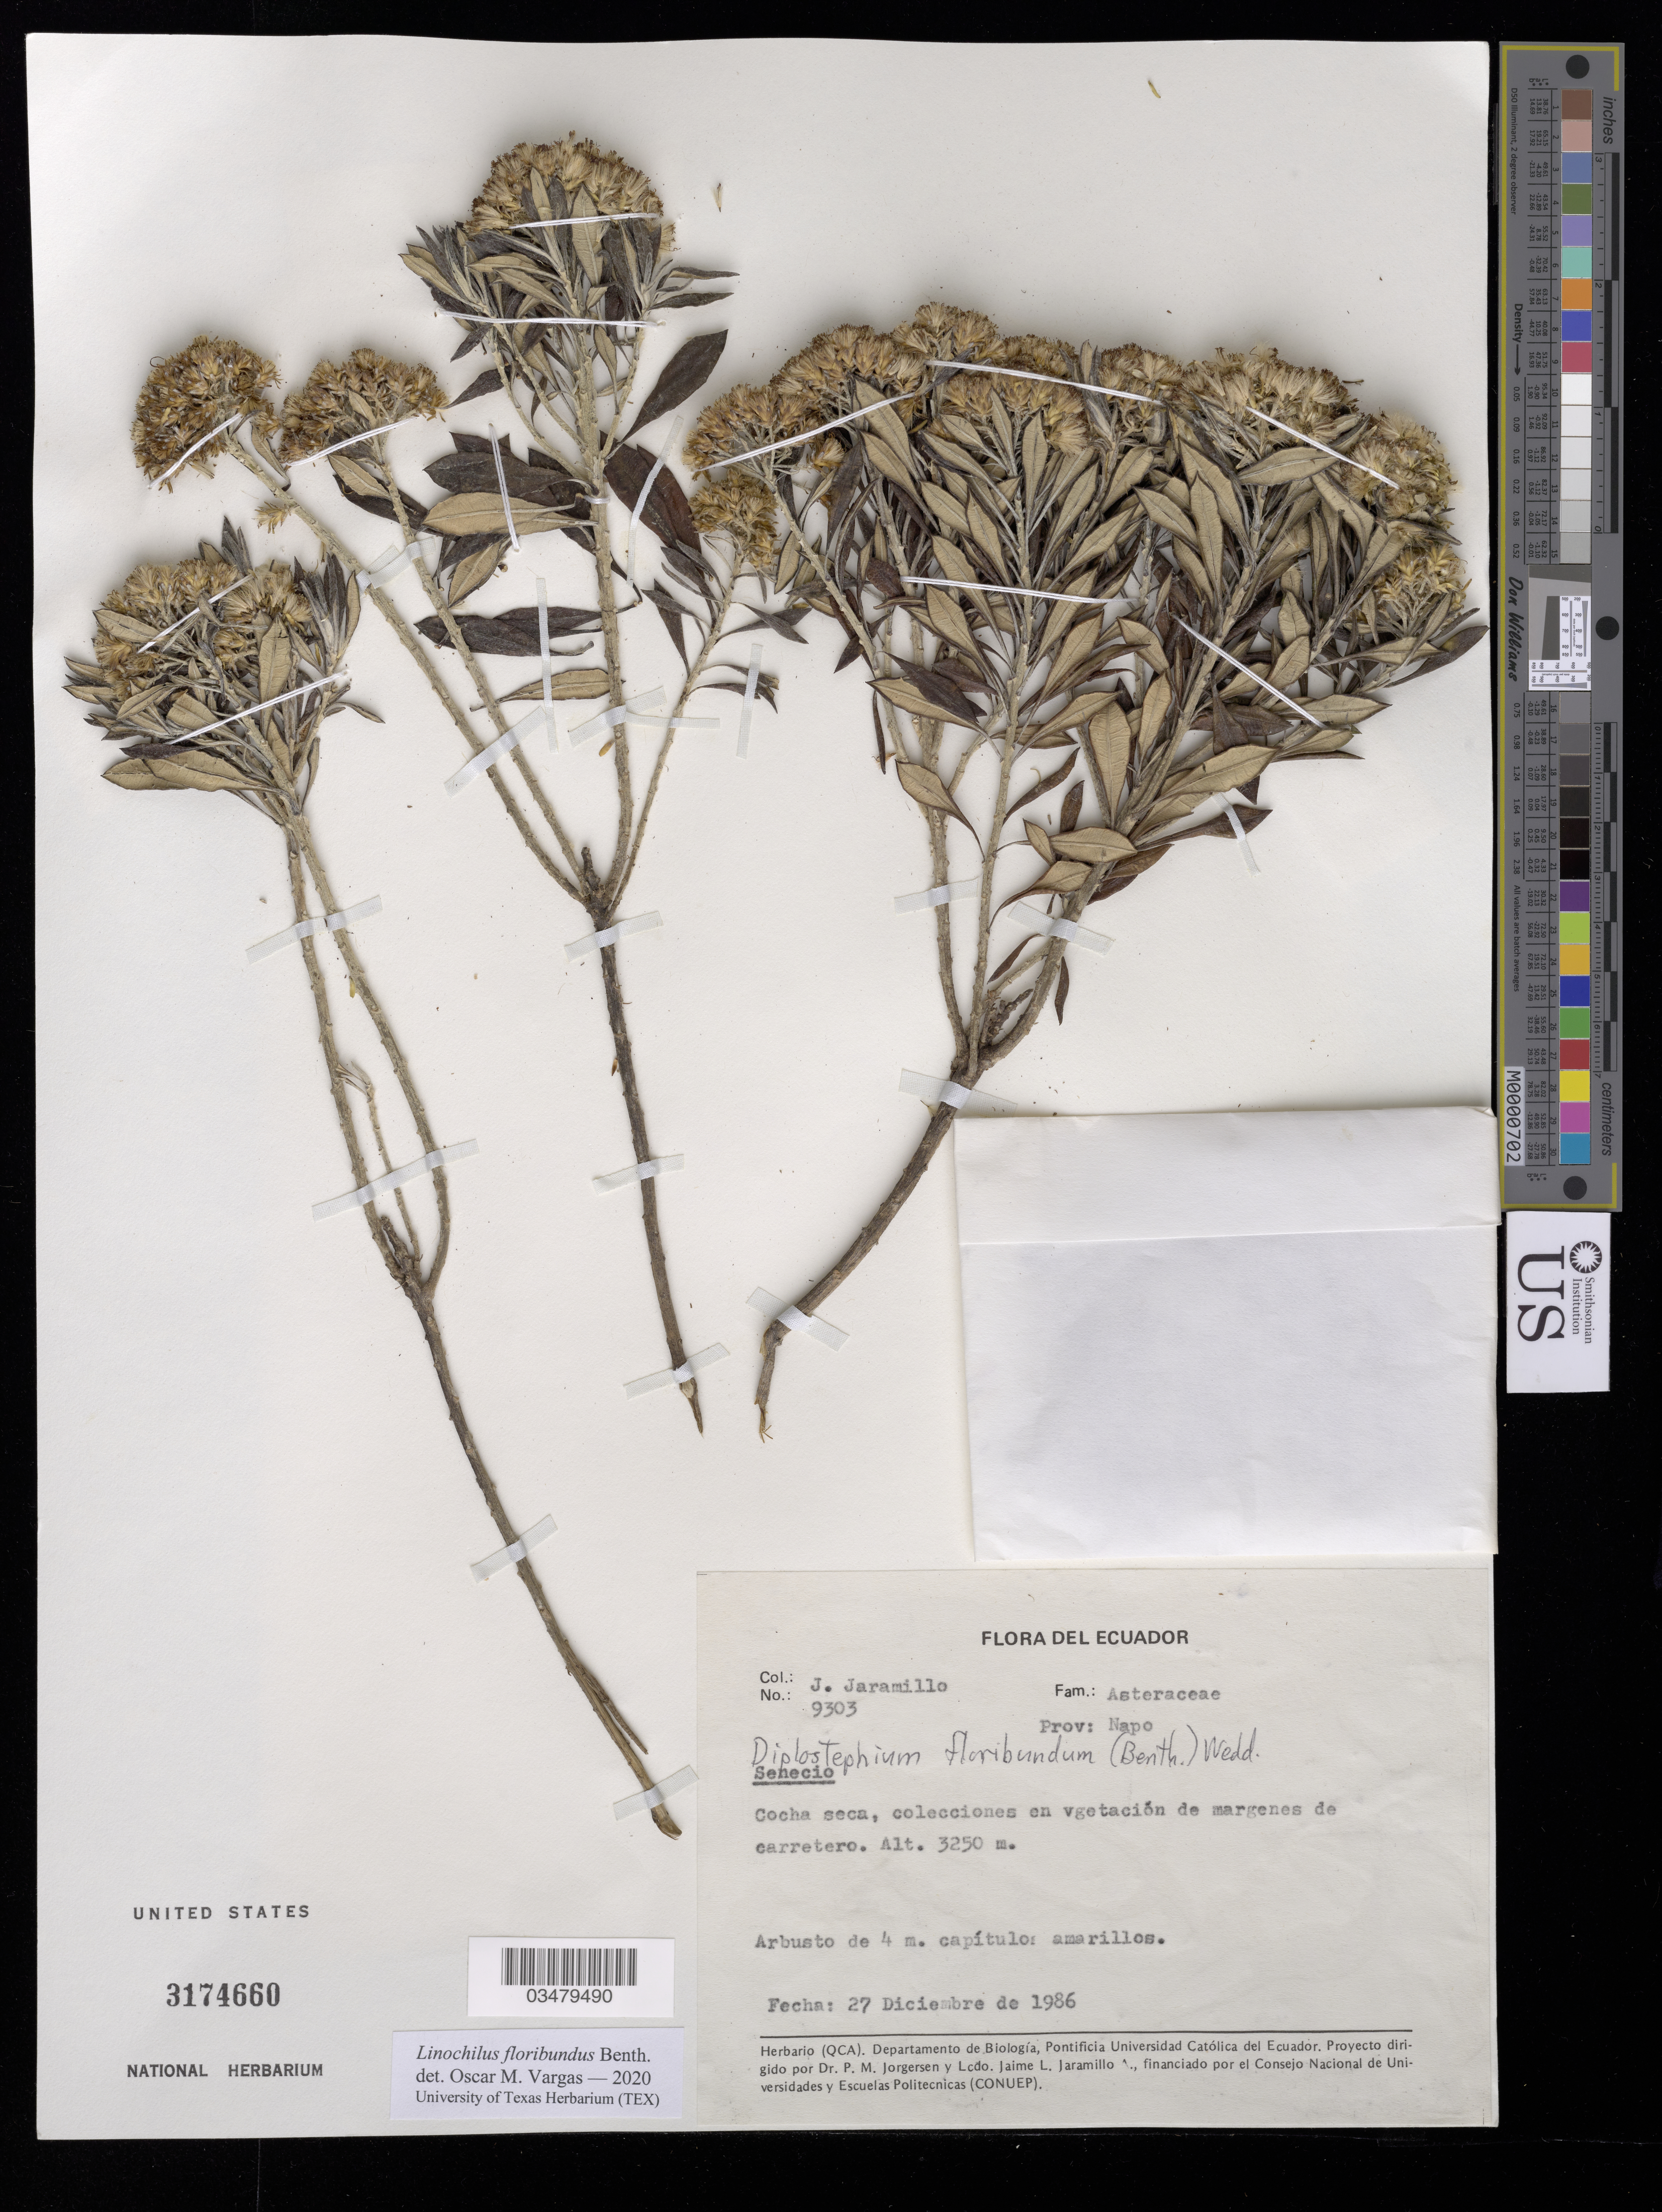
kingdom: Plantae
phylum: Tracheophyta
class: Magnoliopsida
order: Asterales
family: Asteraceae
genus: Linochilus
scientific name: Linochilus floribundus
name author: Benth.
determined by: Vargas, Oscar M.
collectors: J. Jaramillo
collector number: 9303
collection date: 1986-12-27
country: Ecuador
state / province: Napo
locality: Cocha seca, colecciones en vegetación de márgenes de carretero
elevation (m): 3250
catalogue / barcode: US 3174660